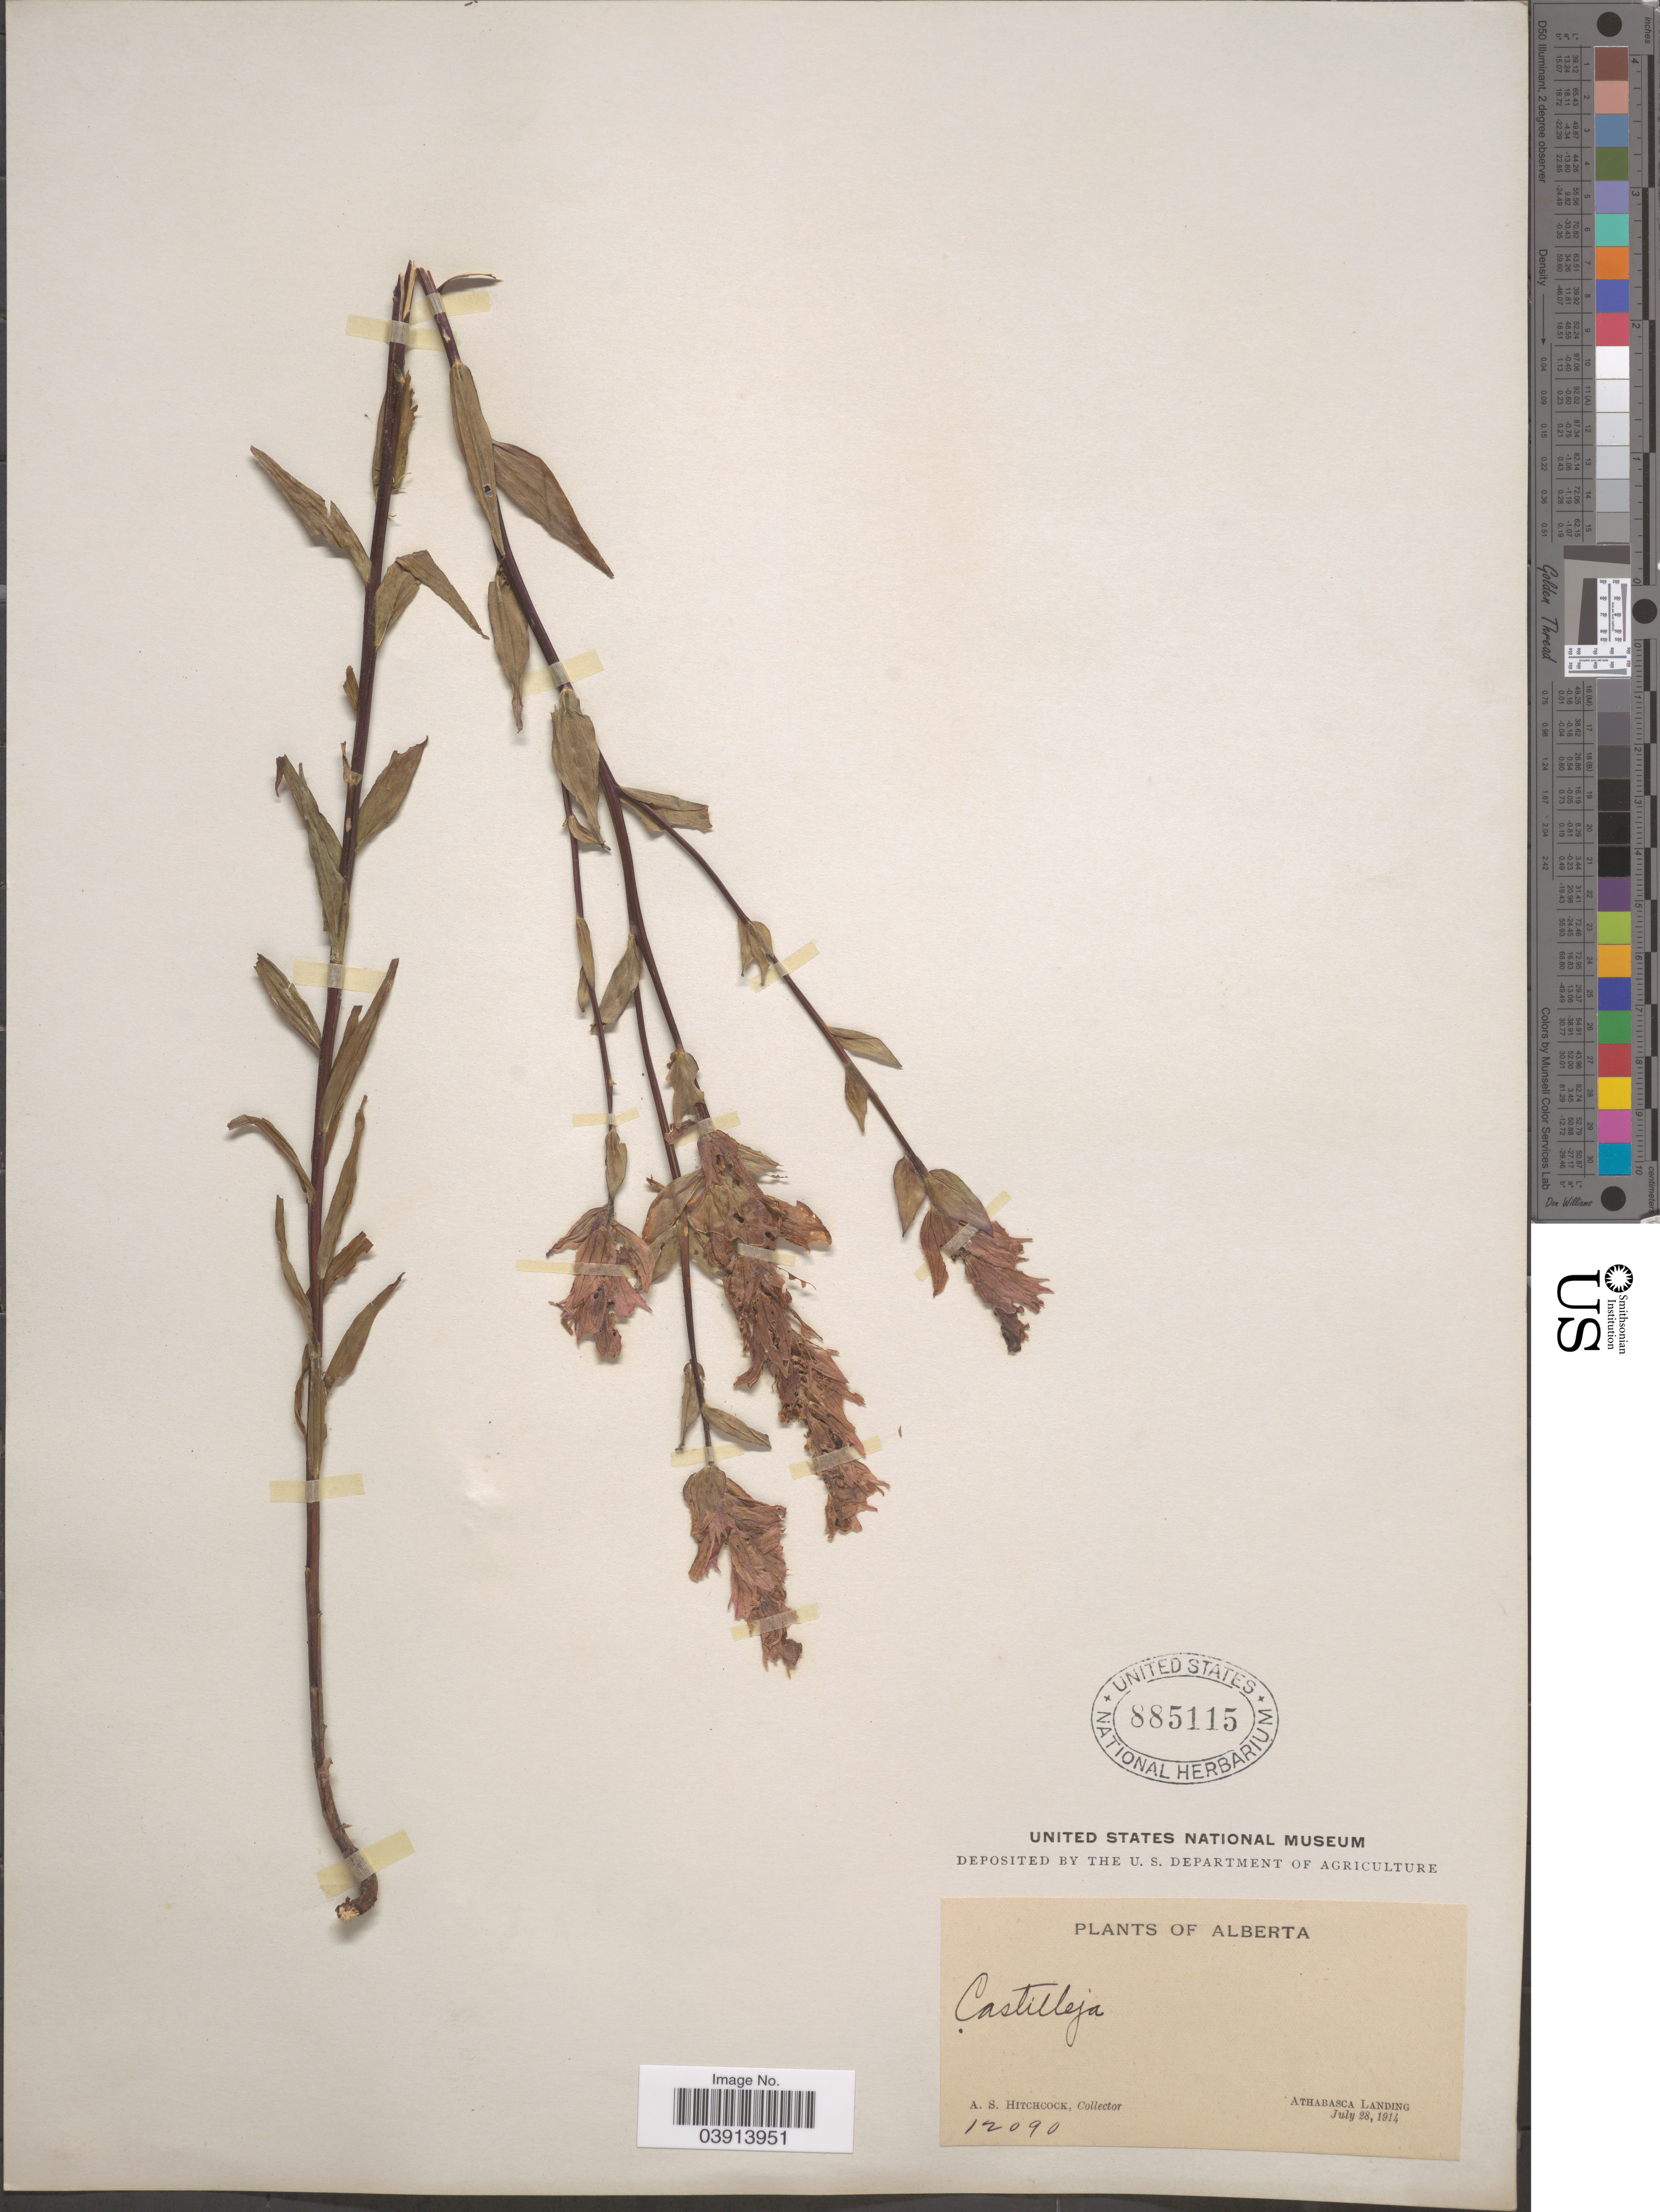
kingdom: Plantae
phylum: Tracheophyta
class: Magnoliopsida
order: Lamiales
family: Orobanchaceae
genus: Castilleja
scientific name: Castilleja rhexiifolia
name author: Rydb.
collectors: A. S. Hitchcock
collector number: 12090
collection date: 1914-07-28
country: Canada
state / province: Alberta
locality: Athabasca Landing.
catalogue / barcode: US 885115